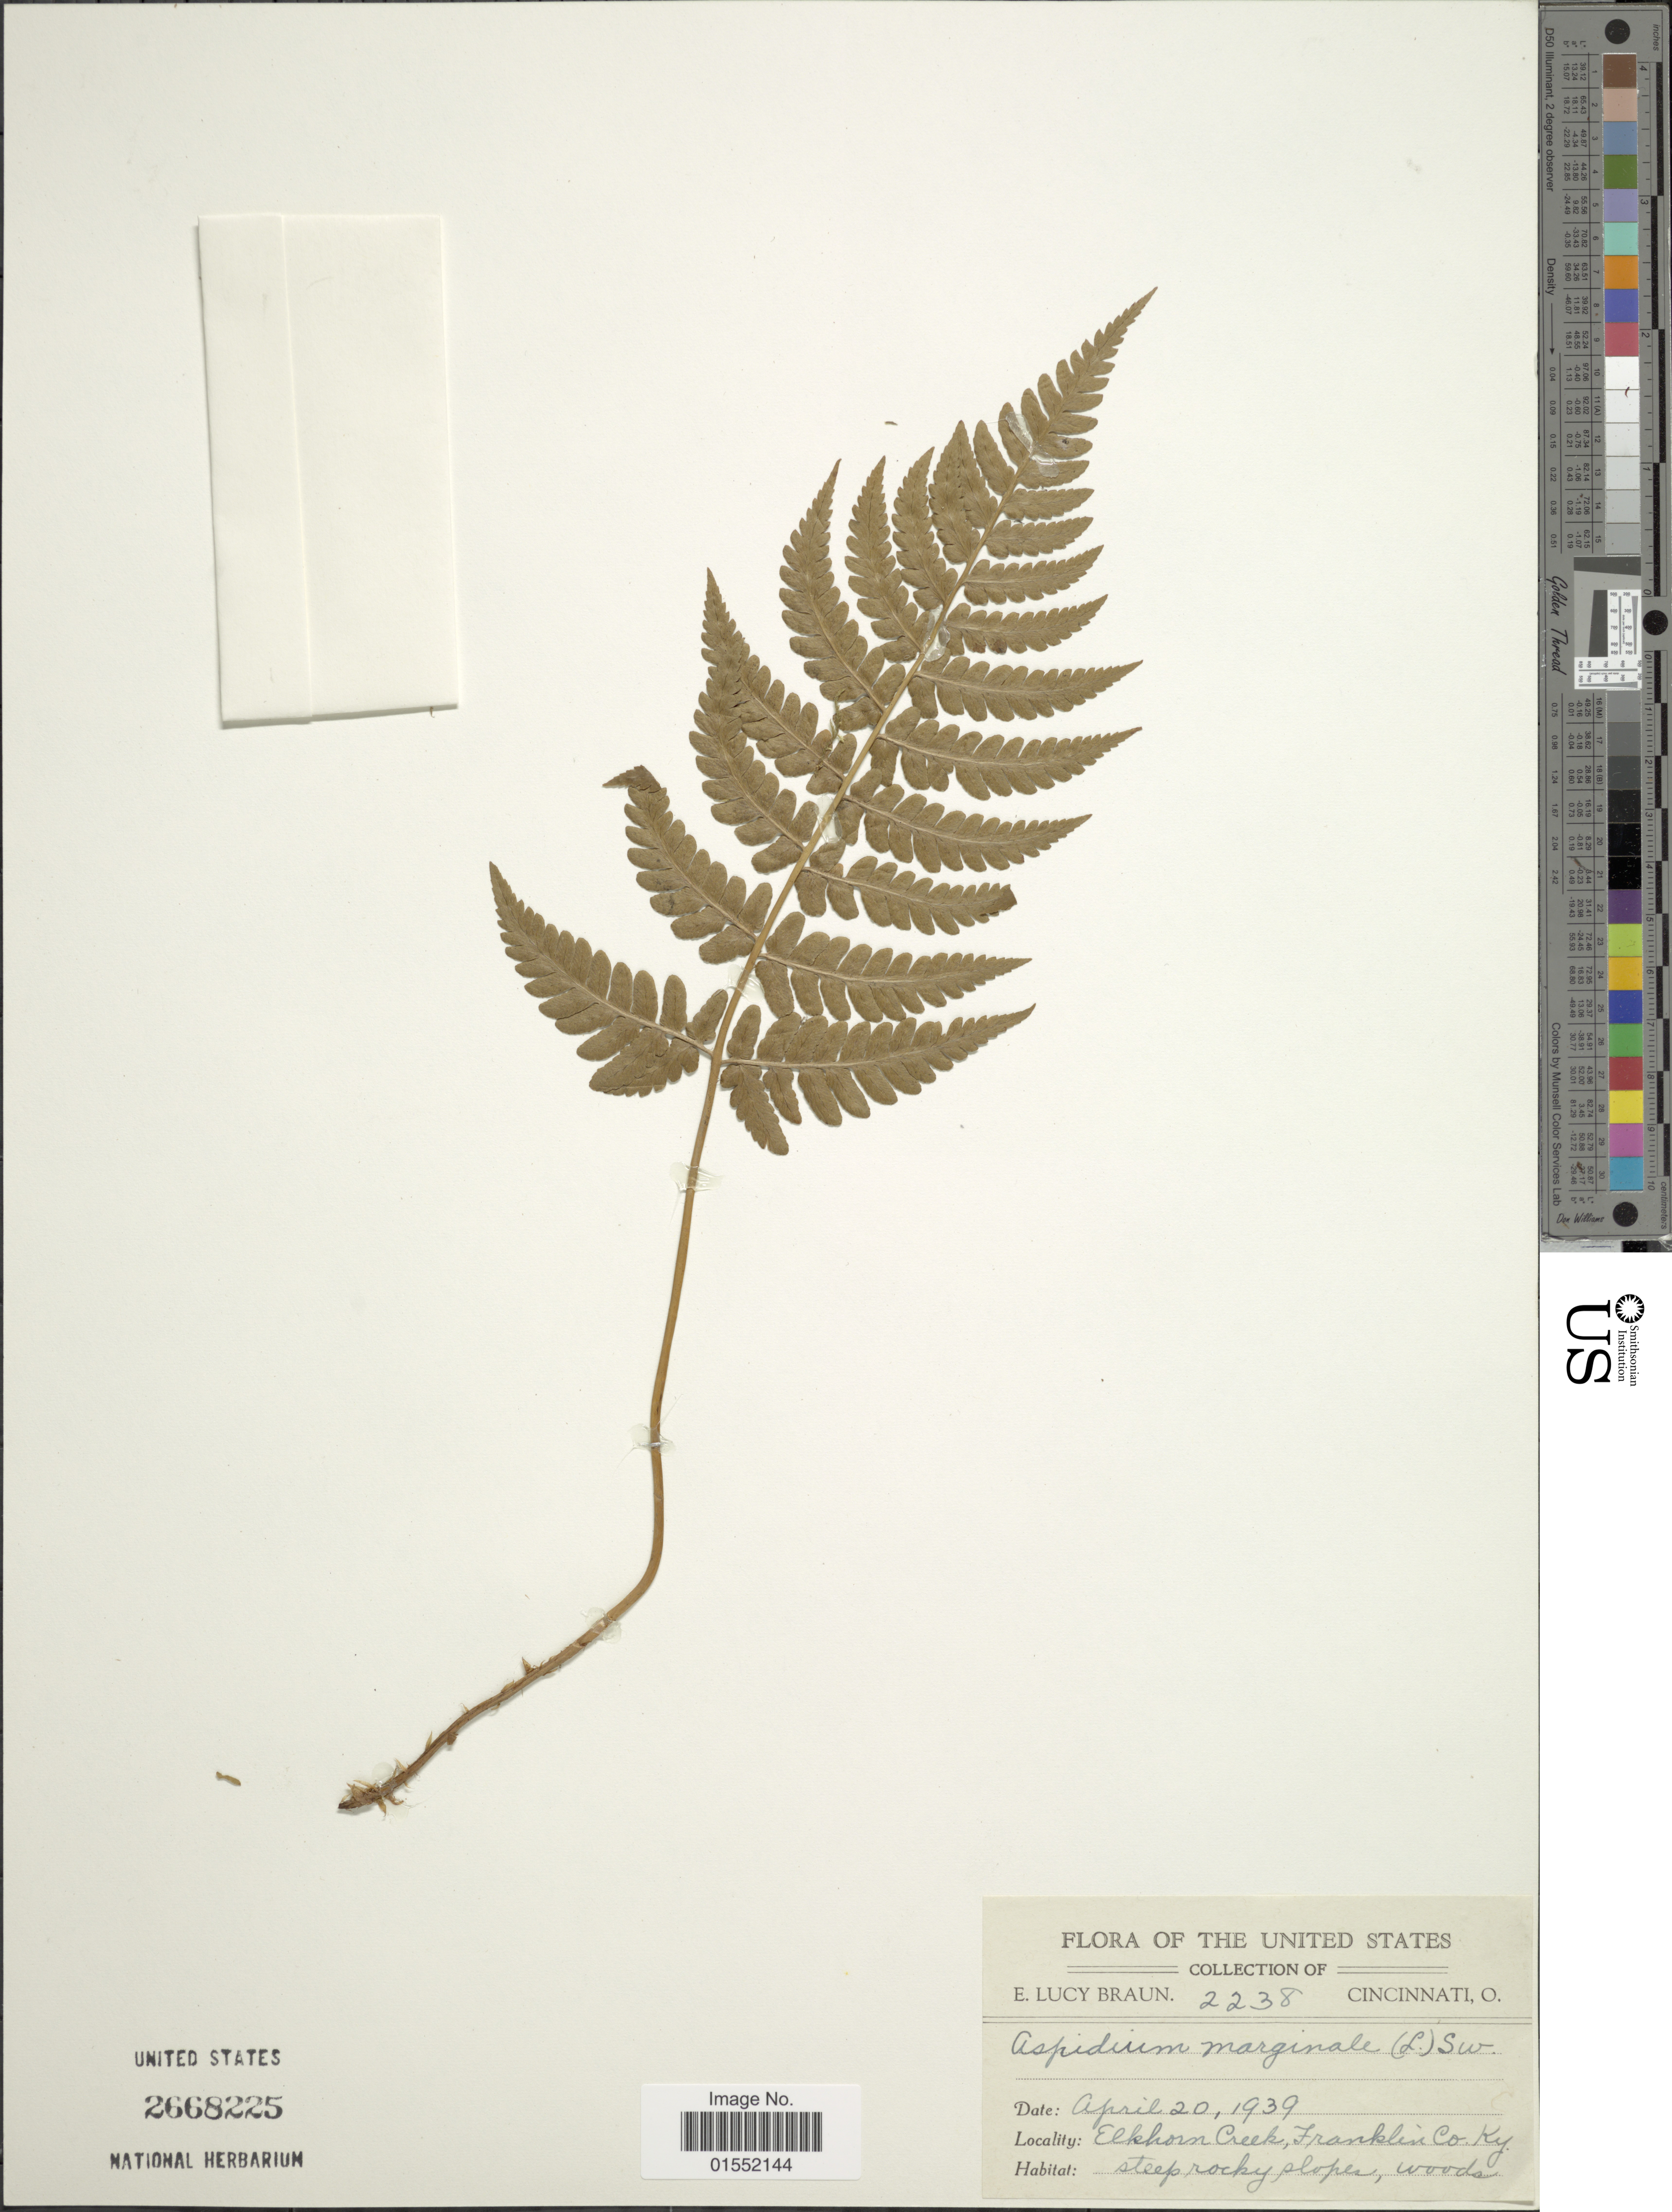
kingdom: Plantae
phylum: Tracheophyta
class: Polypodiopsida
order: Polypodiales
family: Dryopteridaceae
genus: Dryopteris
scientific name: Dryopteris marginalis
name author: (L.) A. Gray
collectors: E. L. Braun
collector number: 2238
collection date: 1939-04-20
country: United States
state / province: Kentucky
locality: Cincinnati, O., Elkhorn Creek, Franklin Co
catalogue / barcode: US 2668225